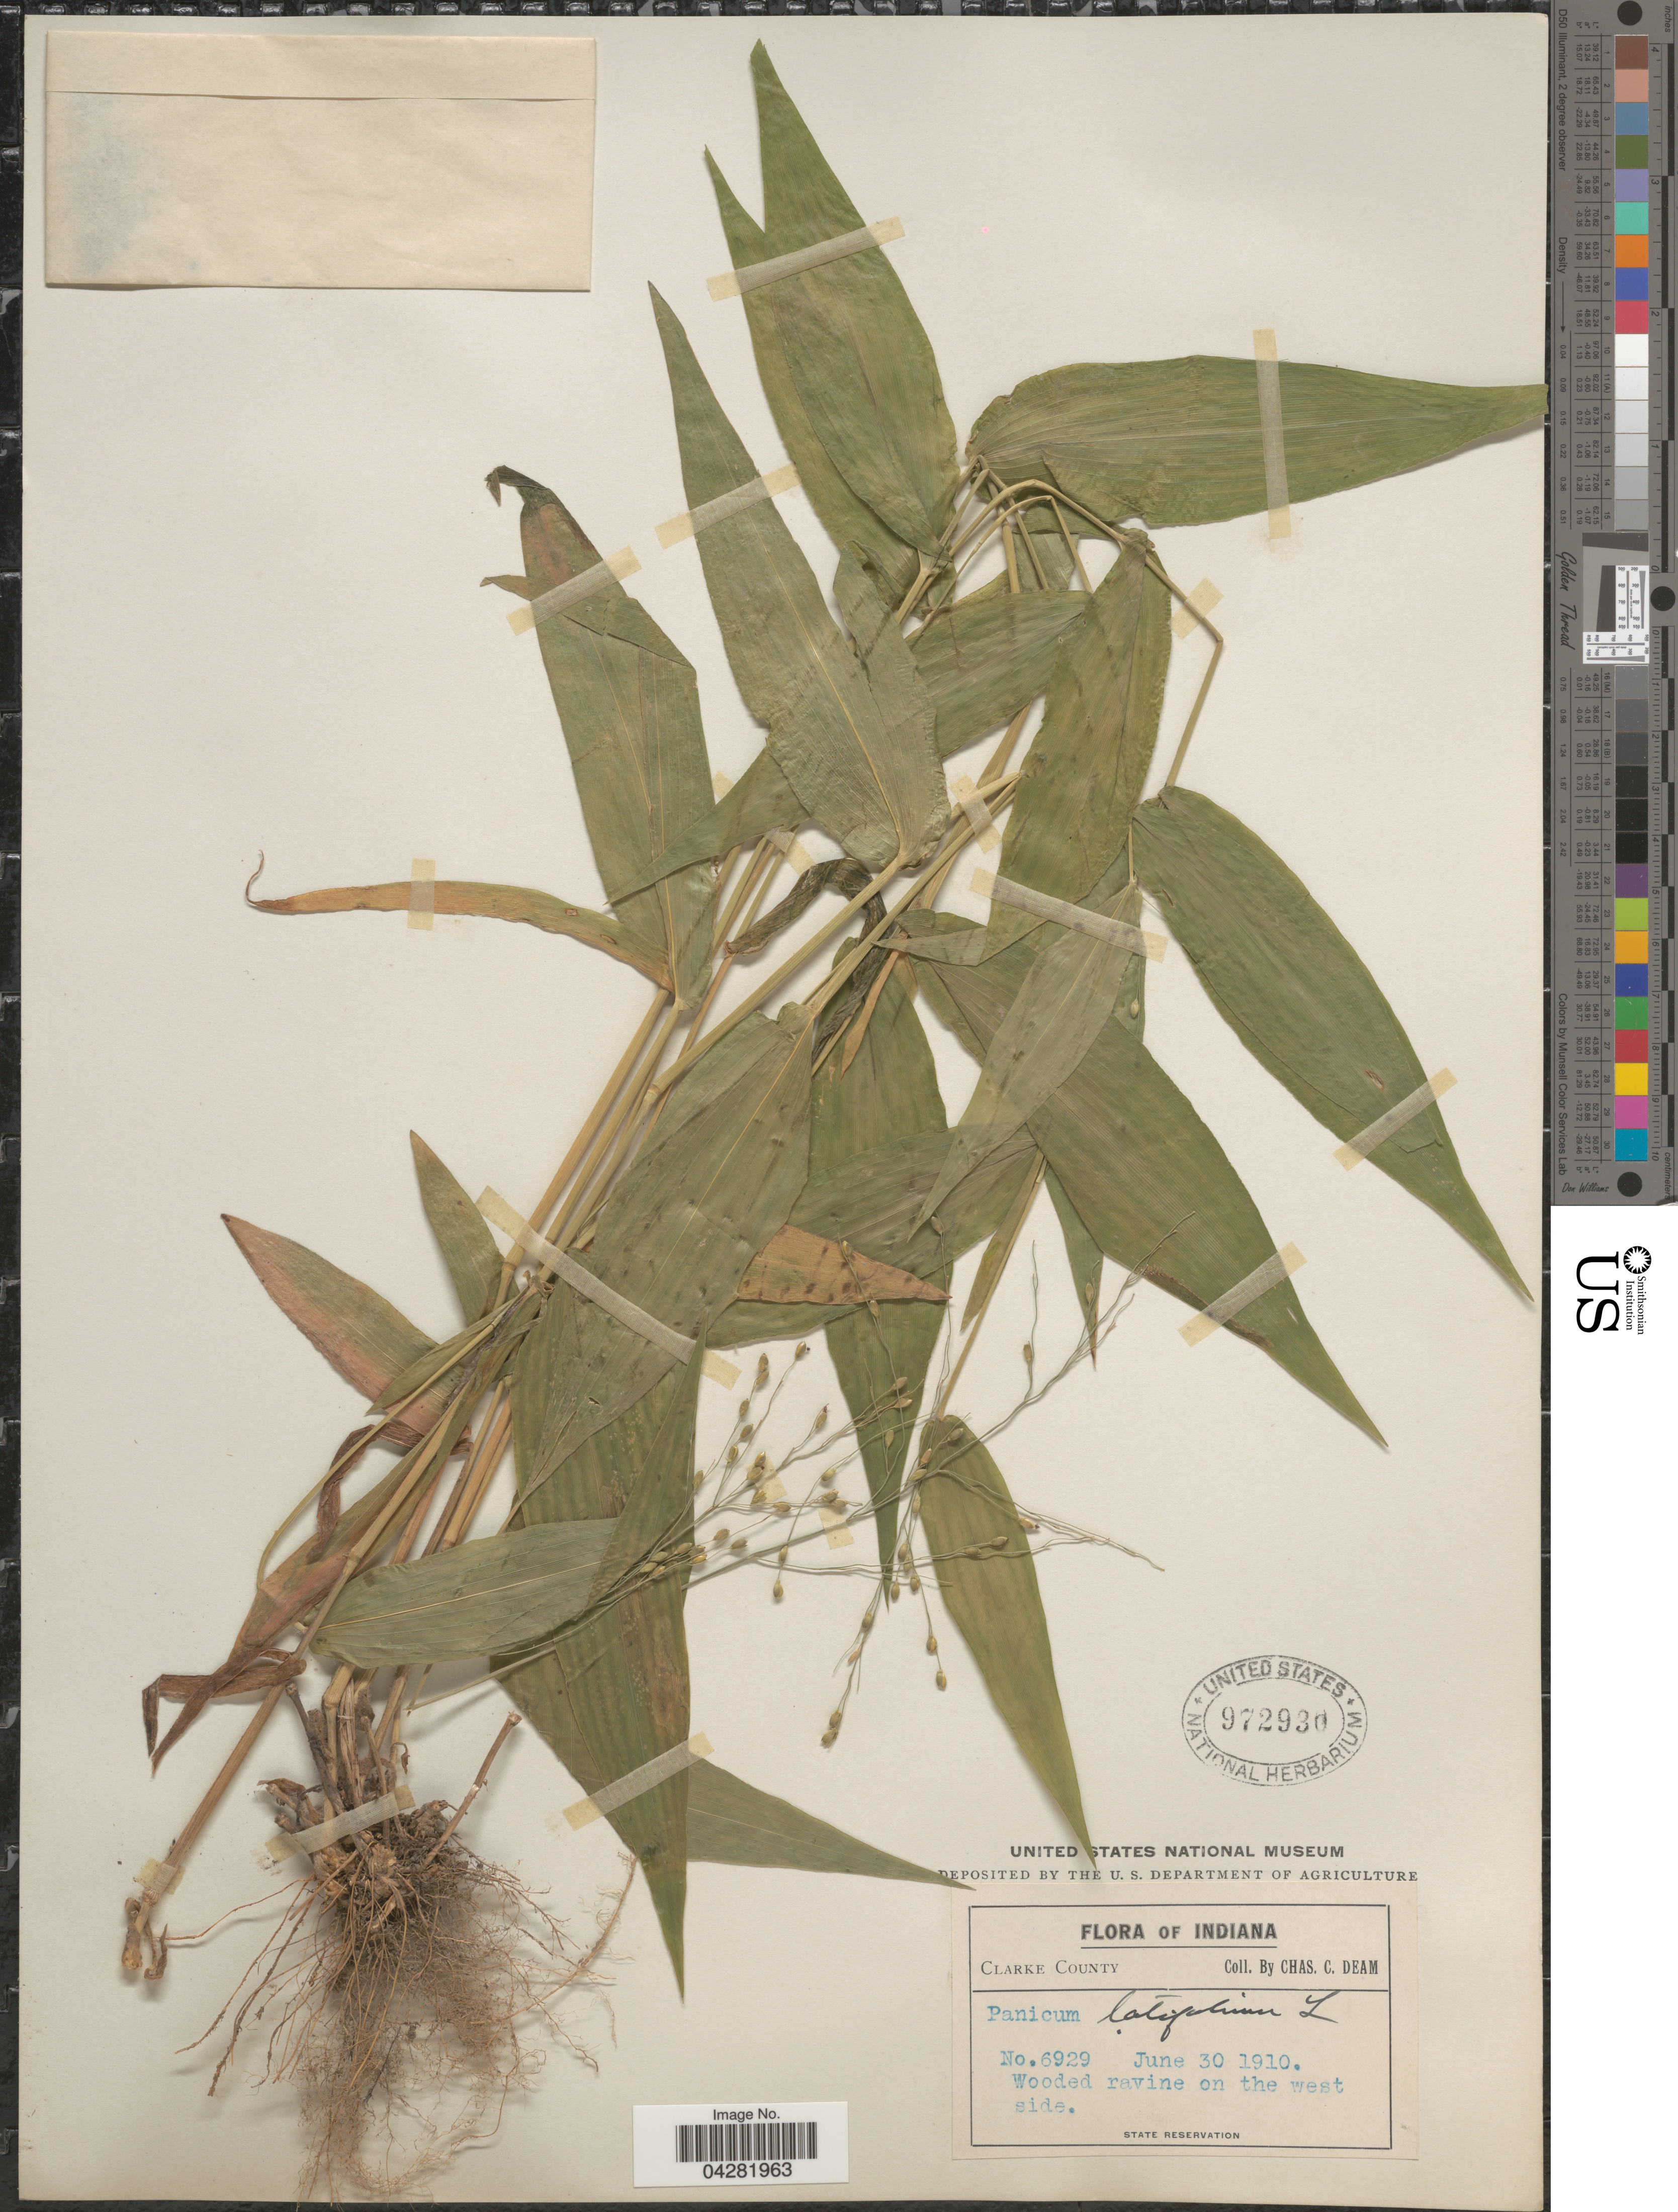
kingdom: Plantae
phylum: Tracheophyta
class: Liliopsida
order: Poales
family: Poaceae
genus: Dichanthelium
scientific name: Dichanthelium latifolium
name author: (L.) Harvill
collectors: C. C. Deam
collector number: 6929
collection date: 1910-06-30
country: United States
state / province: Indiana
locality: Clarke County. Wooded ravine on the west side. State Reservation [unsure placement].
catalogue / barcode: US 972930